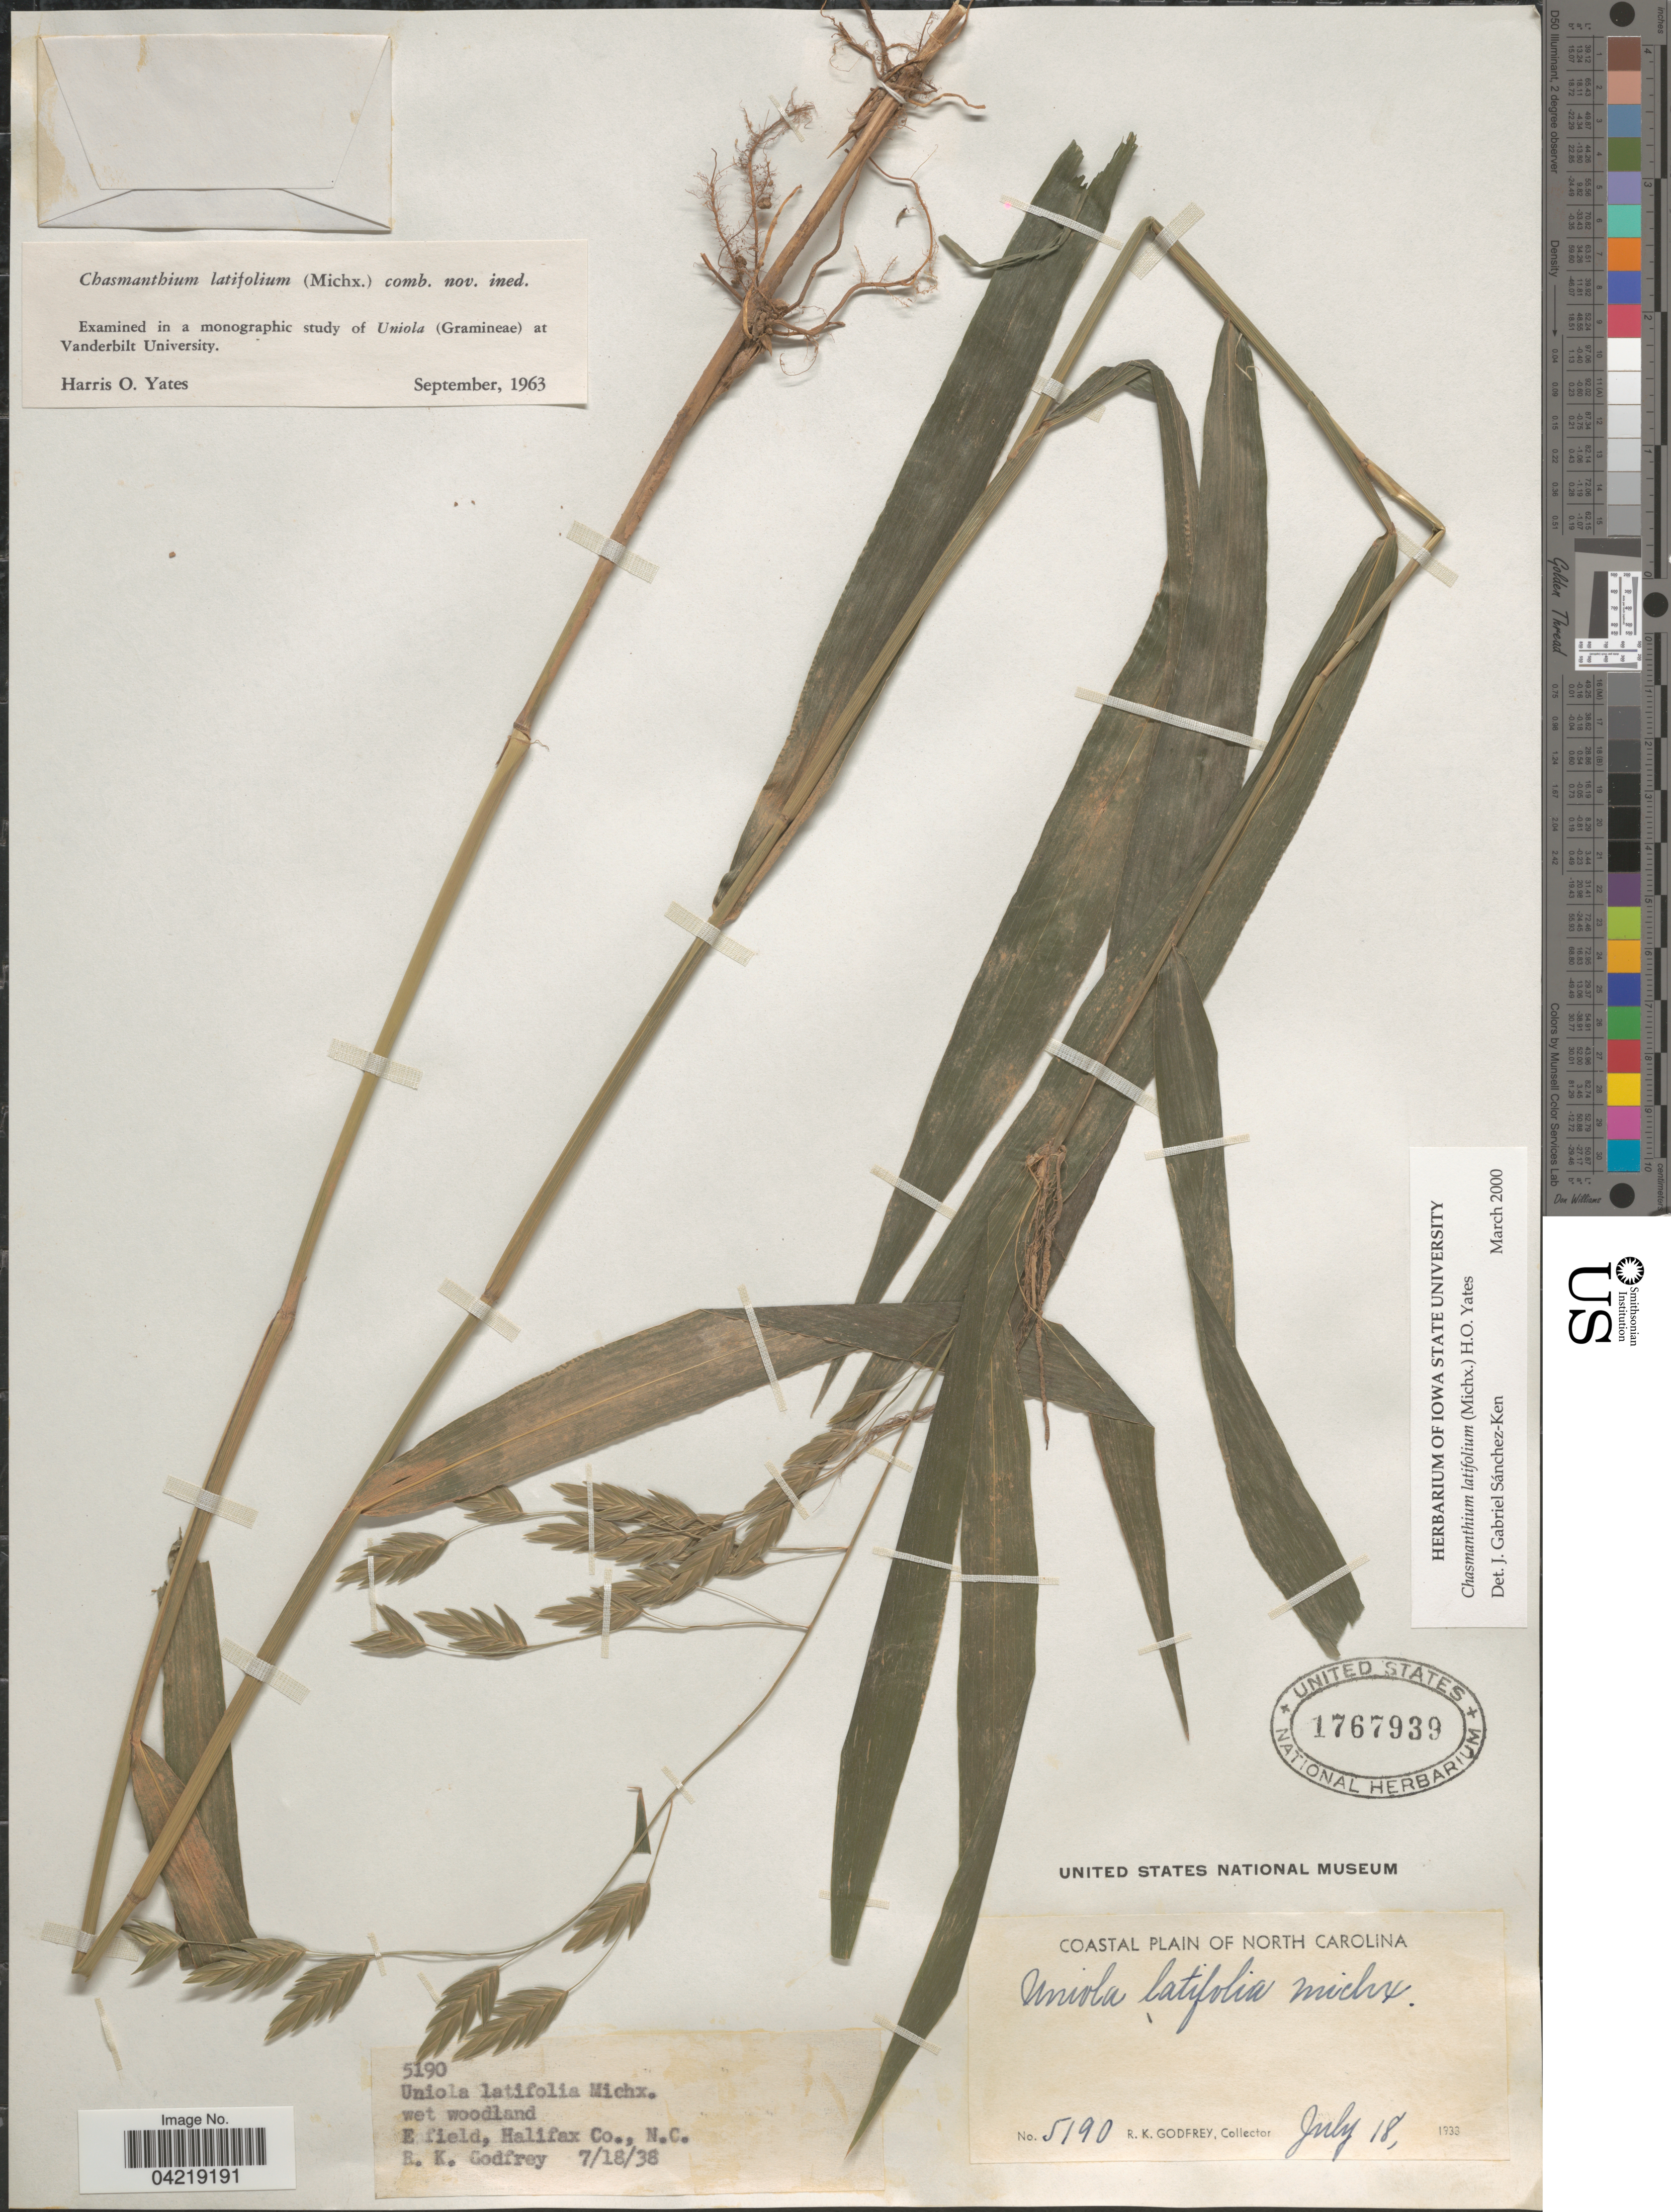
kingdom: Plantae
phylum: Tracheophyta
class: Liliopsida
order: Poales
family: Poaceae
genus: Chasmanthium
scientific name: Chasmanthium latifolium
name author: (Michx.) H.O. Yates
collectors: R. K. Godfrey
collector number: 5190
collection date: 1938-07-18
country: United States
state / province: North Carolina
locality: Coastal Plain of North Carolina. E field, Halifax Co.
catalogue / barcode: US 1767939